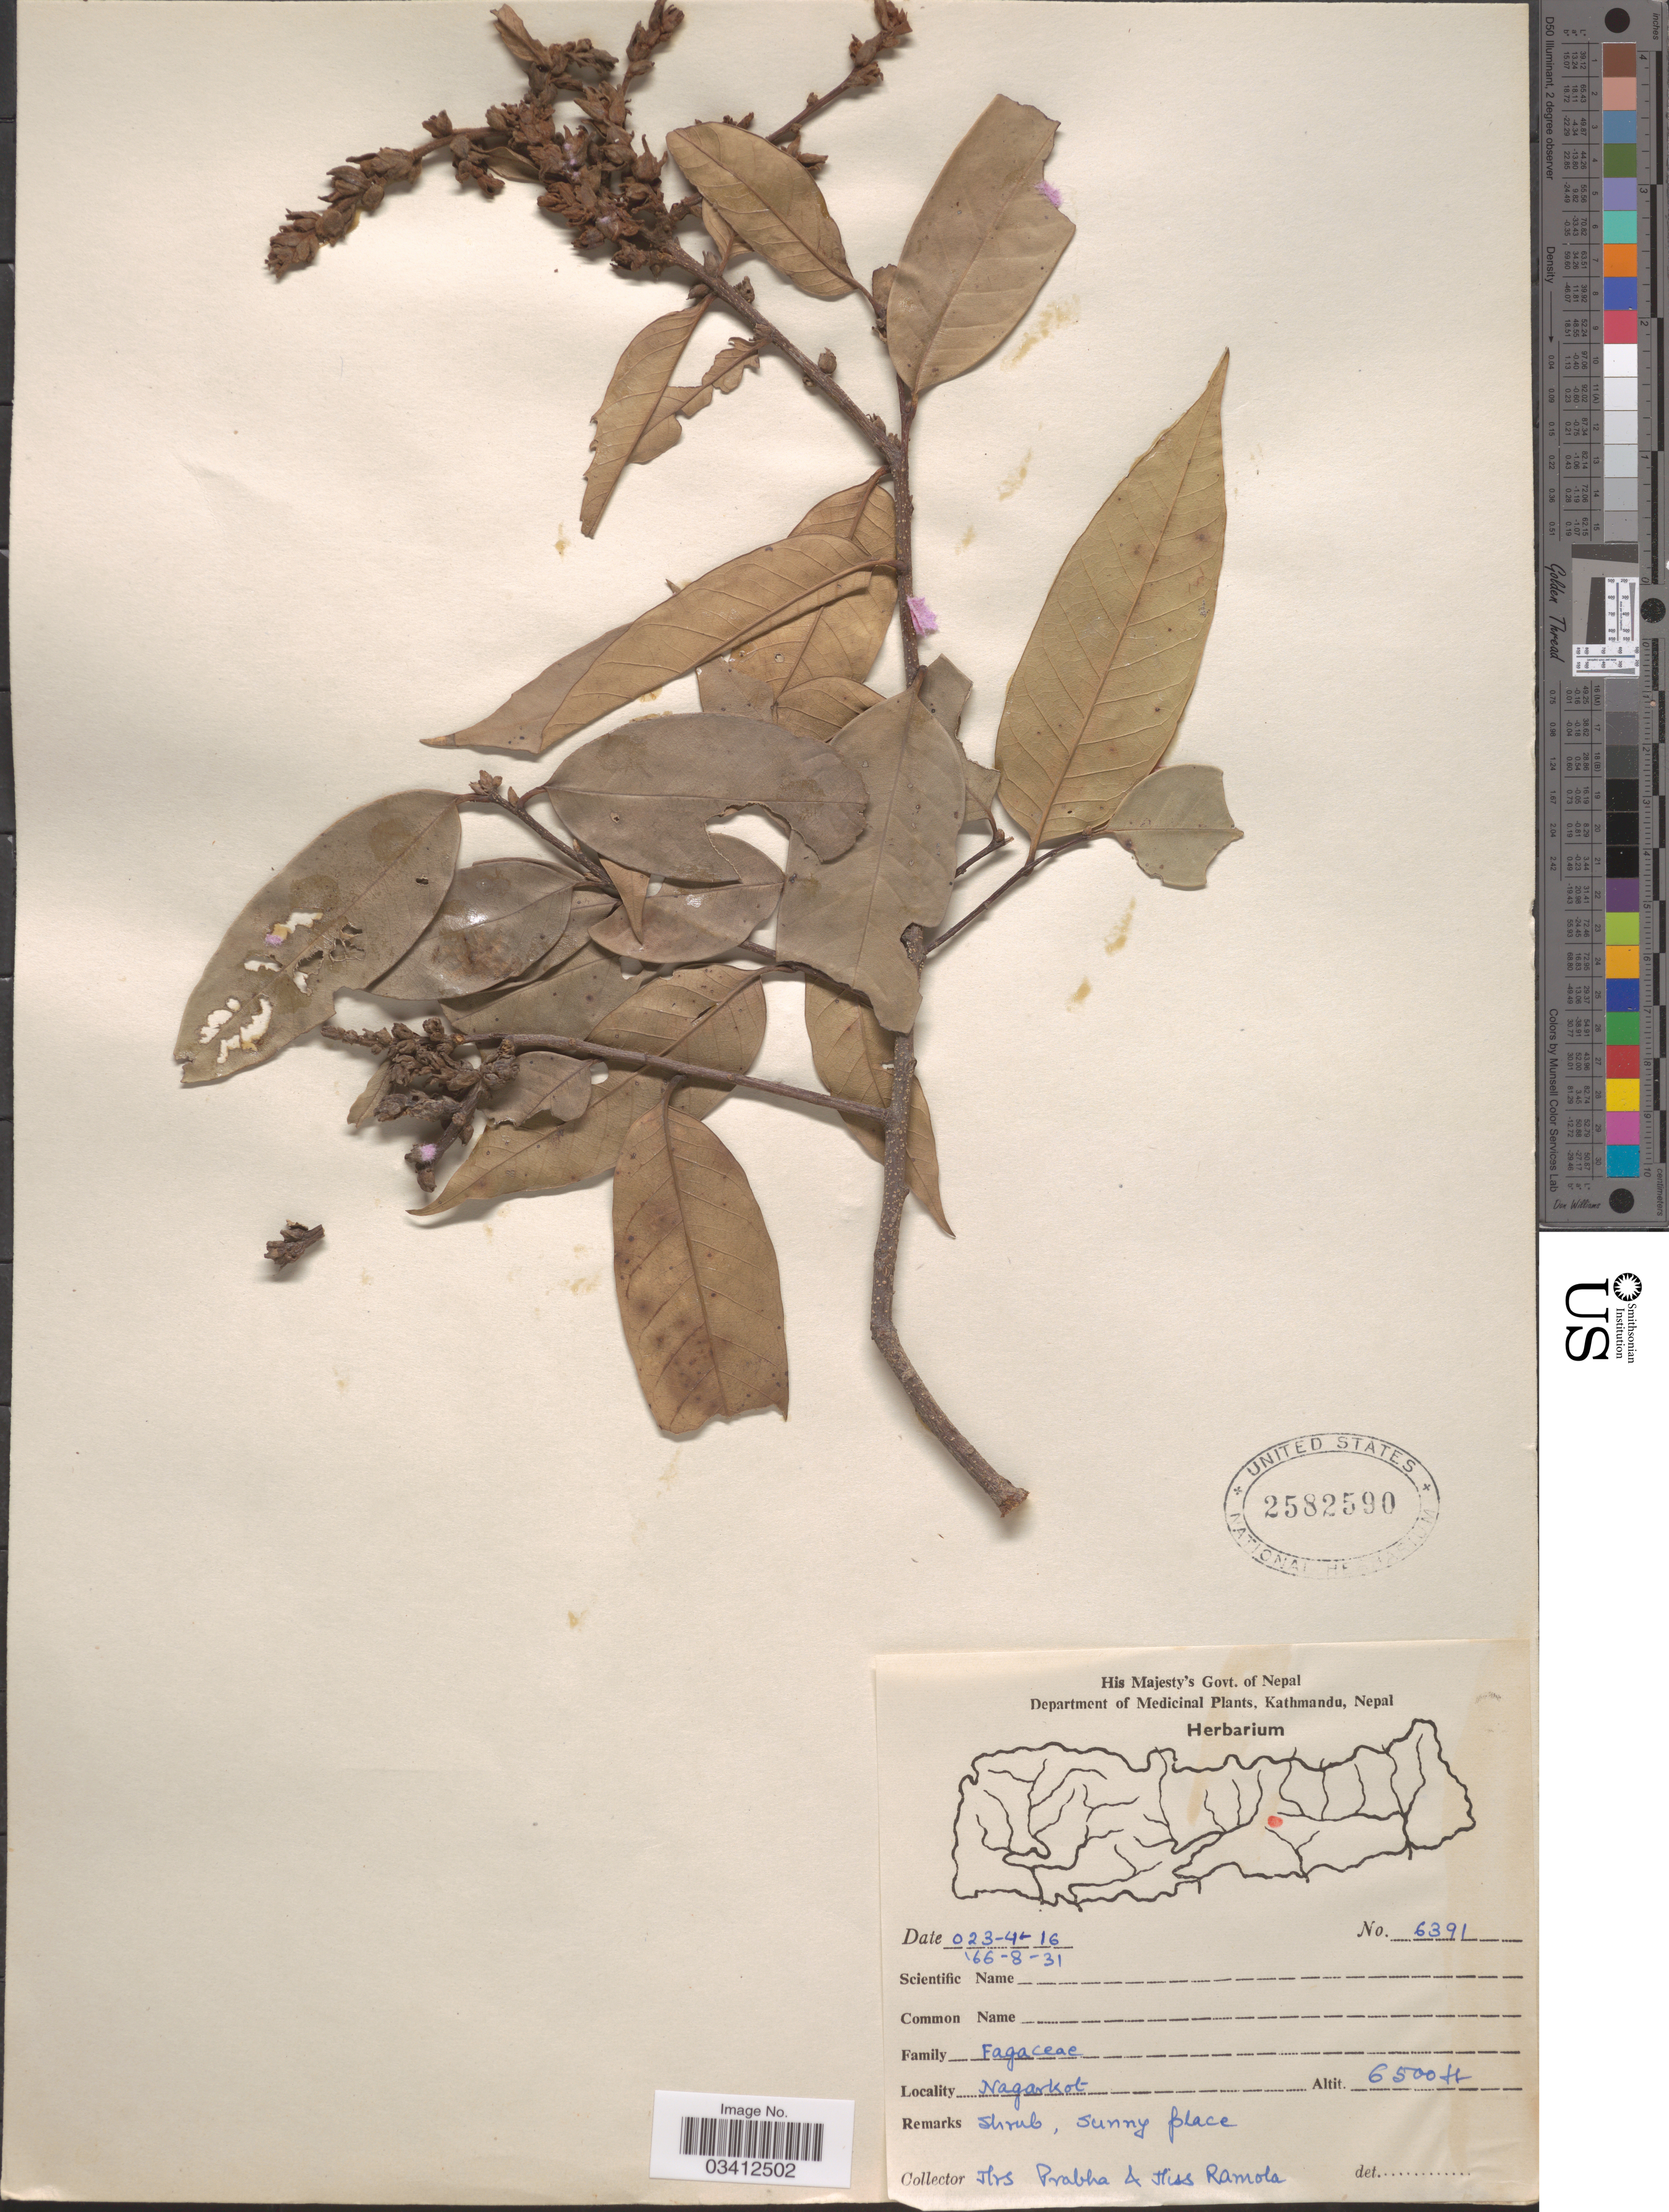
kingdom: Plantae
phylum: Tracheophyta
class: Magnoliopsida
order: Fagales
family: Fagaceae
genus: Quercus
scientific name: Quercus sp.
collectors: P. Pradhan & R. Thapa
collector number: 6391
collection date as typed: Transcribed d/m/y: 31/8/66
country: Nepal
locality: Nagarkot.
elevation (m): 1981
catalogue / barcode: US 2582590